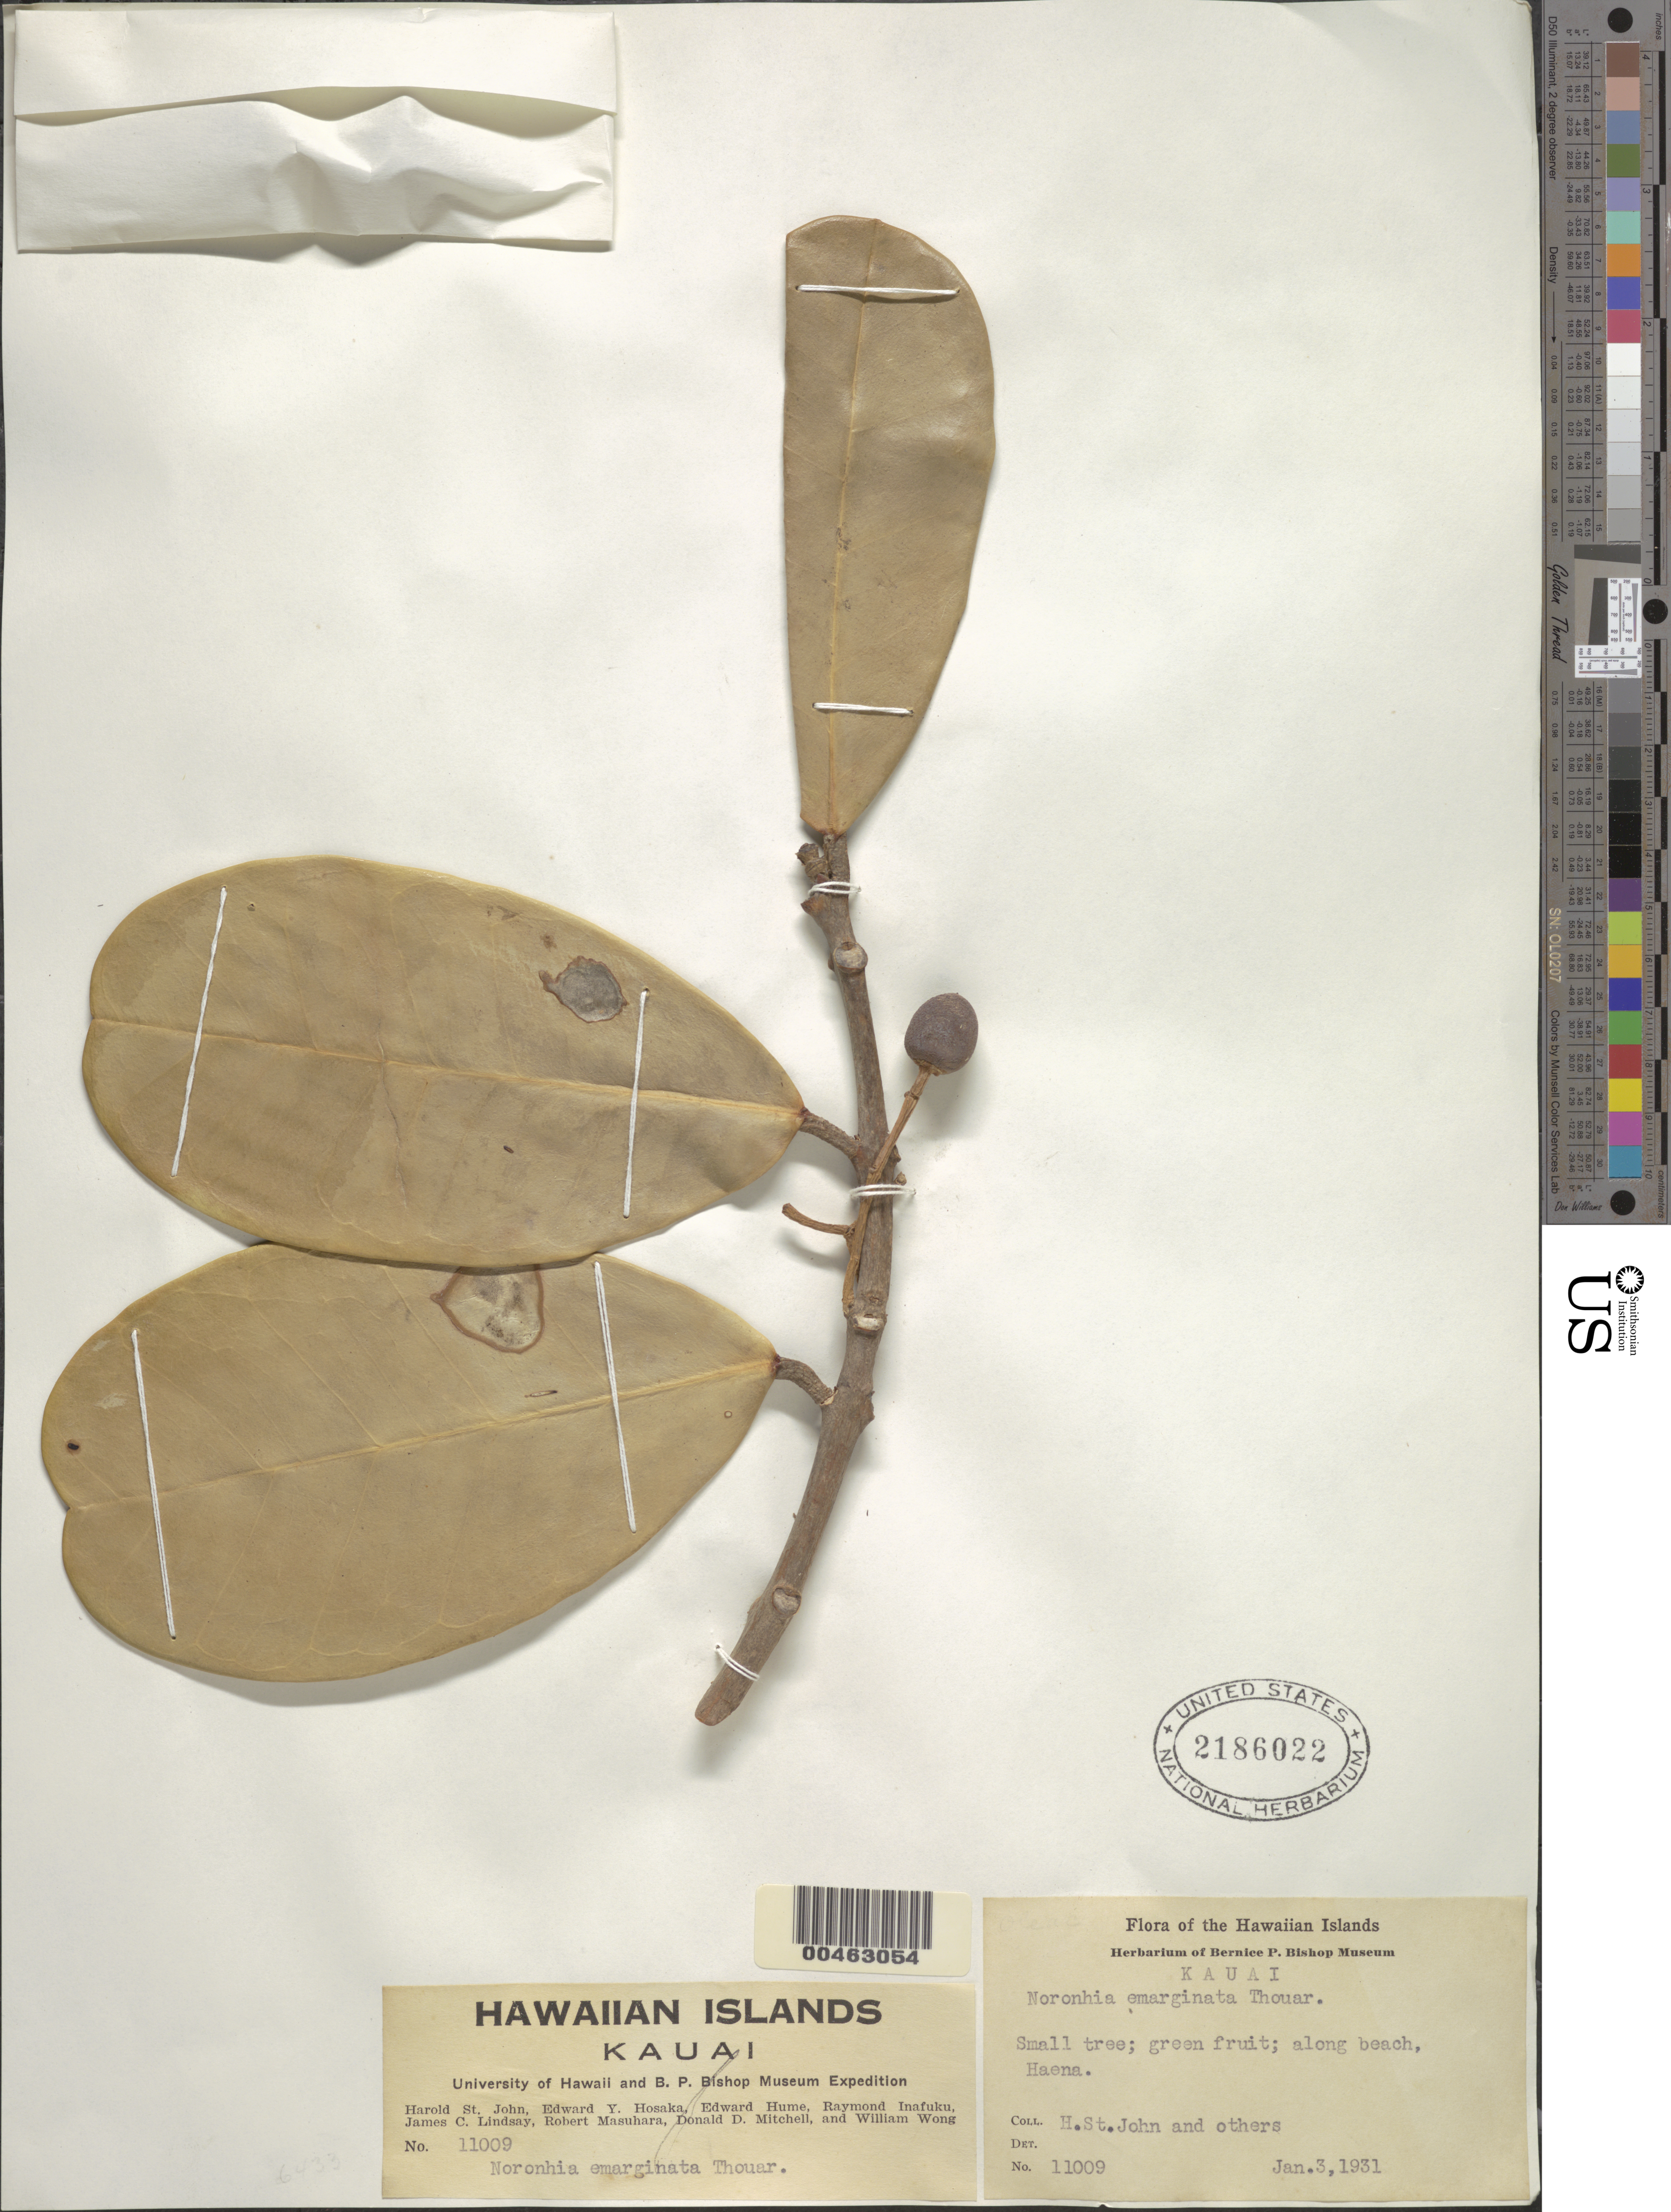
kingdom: Plantae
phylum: Tracheophyta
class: Magnoliopsida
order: Lamiales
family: Oleaceae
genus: Noronhia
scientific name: Noronhia emarginata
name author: (Lam.) Thouars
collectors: H. St. John, E. Y. Hosaka, E. Hume & R. Inafuku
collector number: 11009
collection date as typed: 3 Jan 1931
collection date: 1931-01-03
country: United States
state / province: Hawaii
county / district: Kauai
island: Kaua'i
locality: Haena, along beach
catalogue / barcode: US 2186022